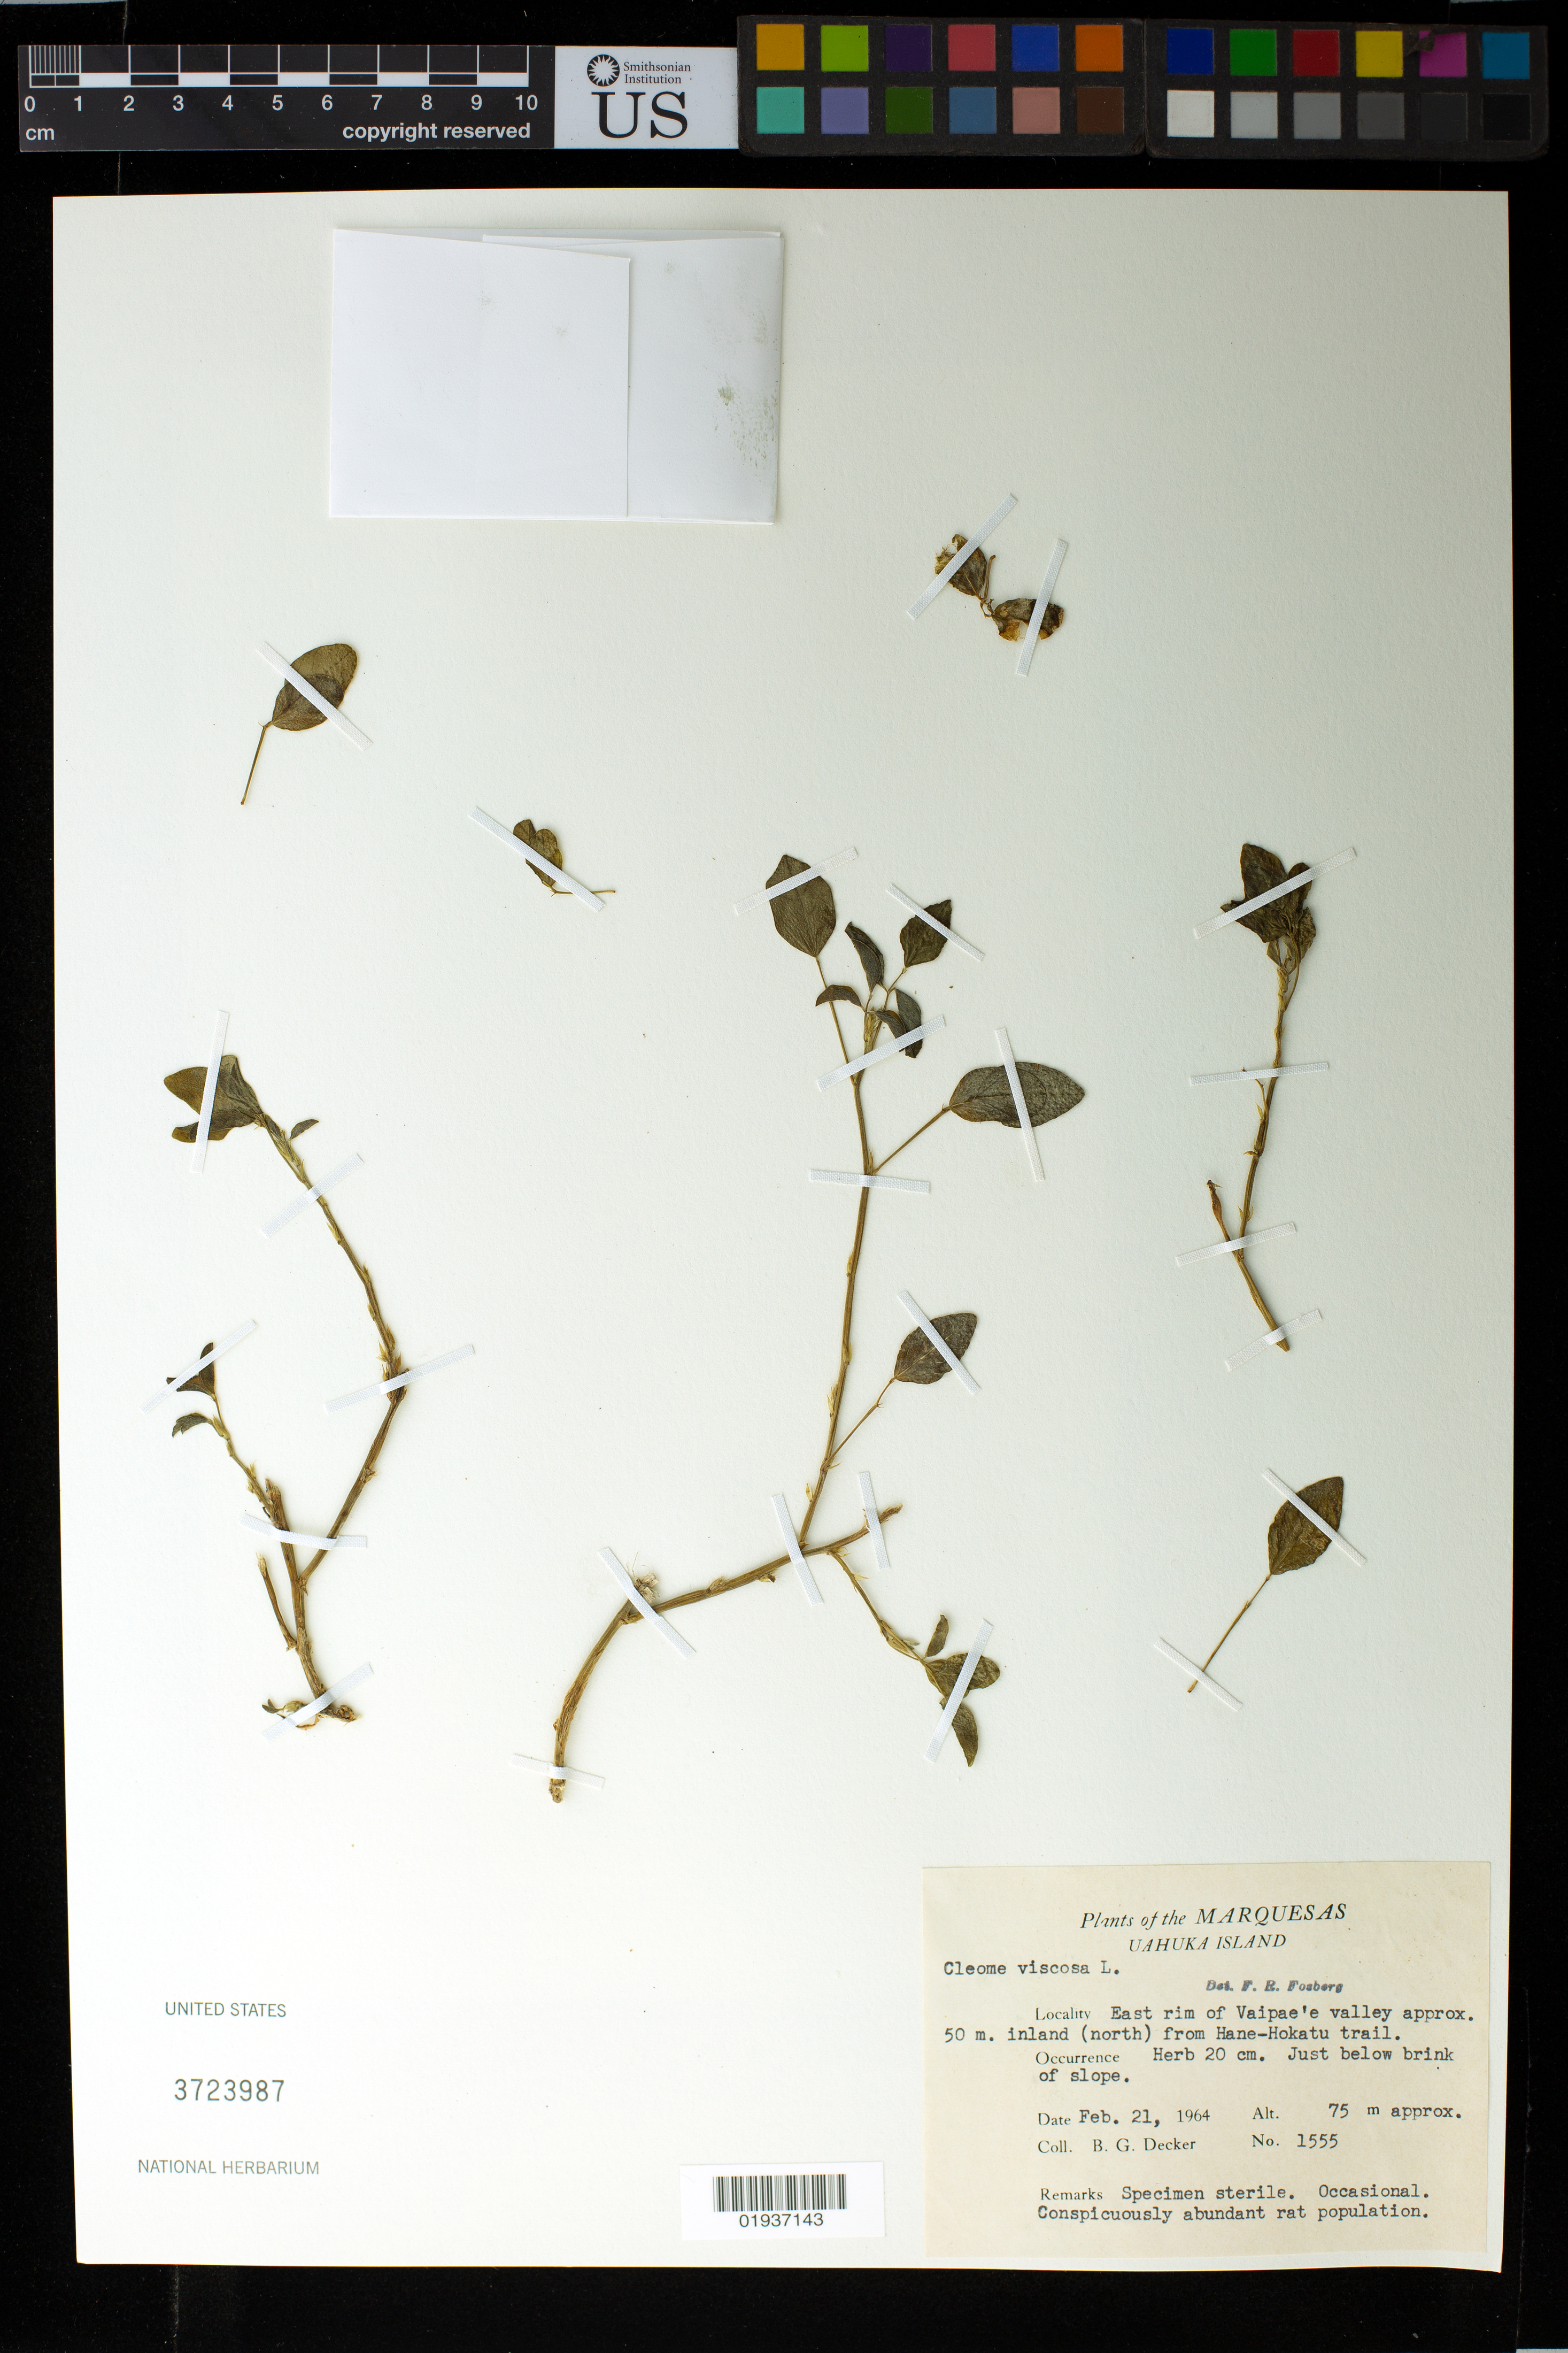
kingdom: Plantae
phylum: Tracheophyta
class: Magnoliopsida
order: Brassicales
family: Cleomaceae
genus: Arivela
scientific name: Arivela viscosa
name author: (L.) Raf.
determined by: Wagner, W. L., (BOT), Smithsonian Institution - National Museum of Natural History (UNITED STATES)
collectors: B. G. Decker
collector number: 1555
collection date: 1964-02-21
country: French Polynesia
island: Ua Huka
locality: E rim of Vaipae'e Valley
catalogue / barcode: US 3723987